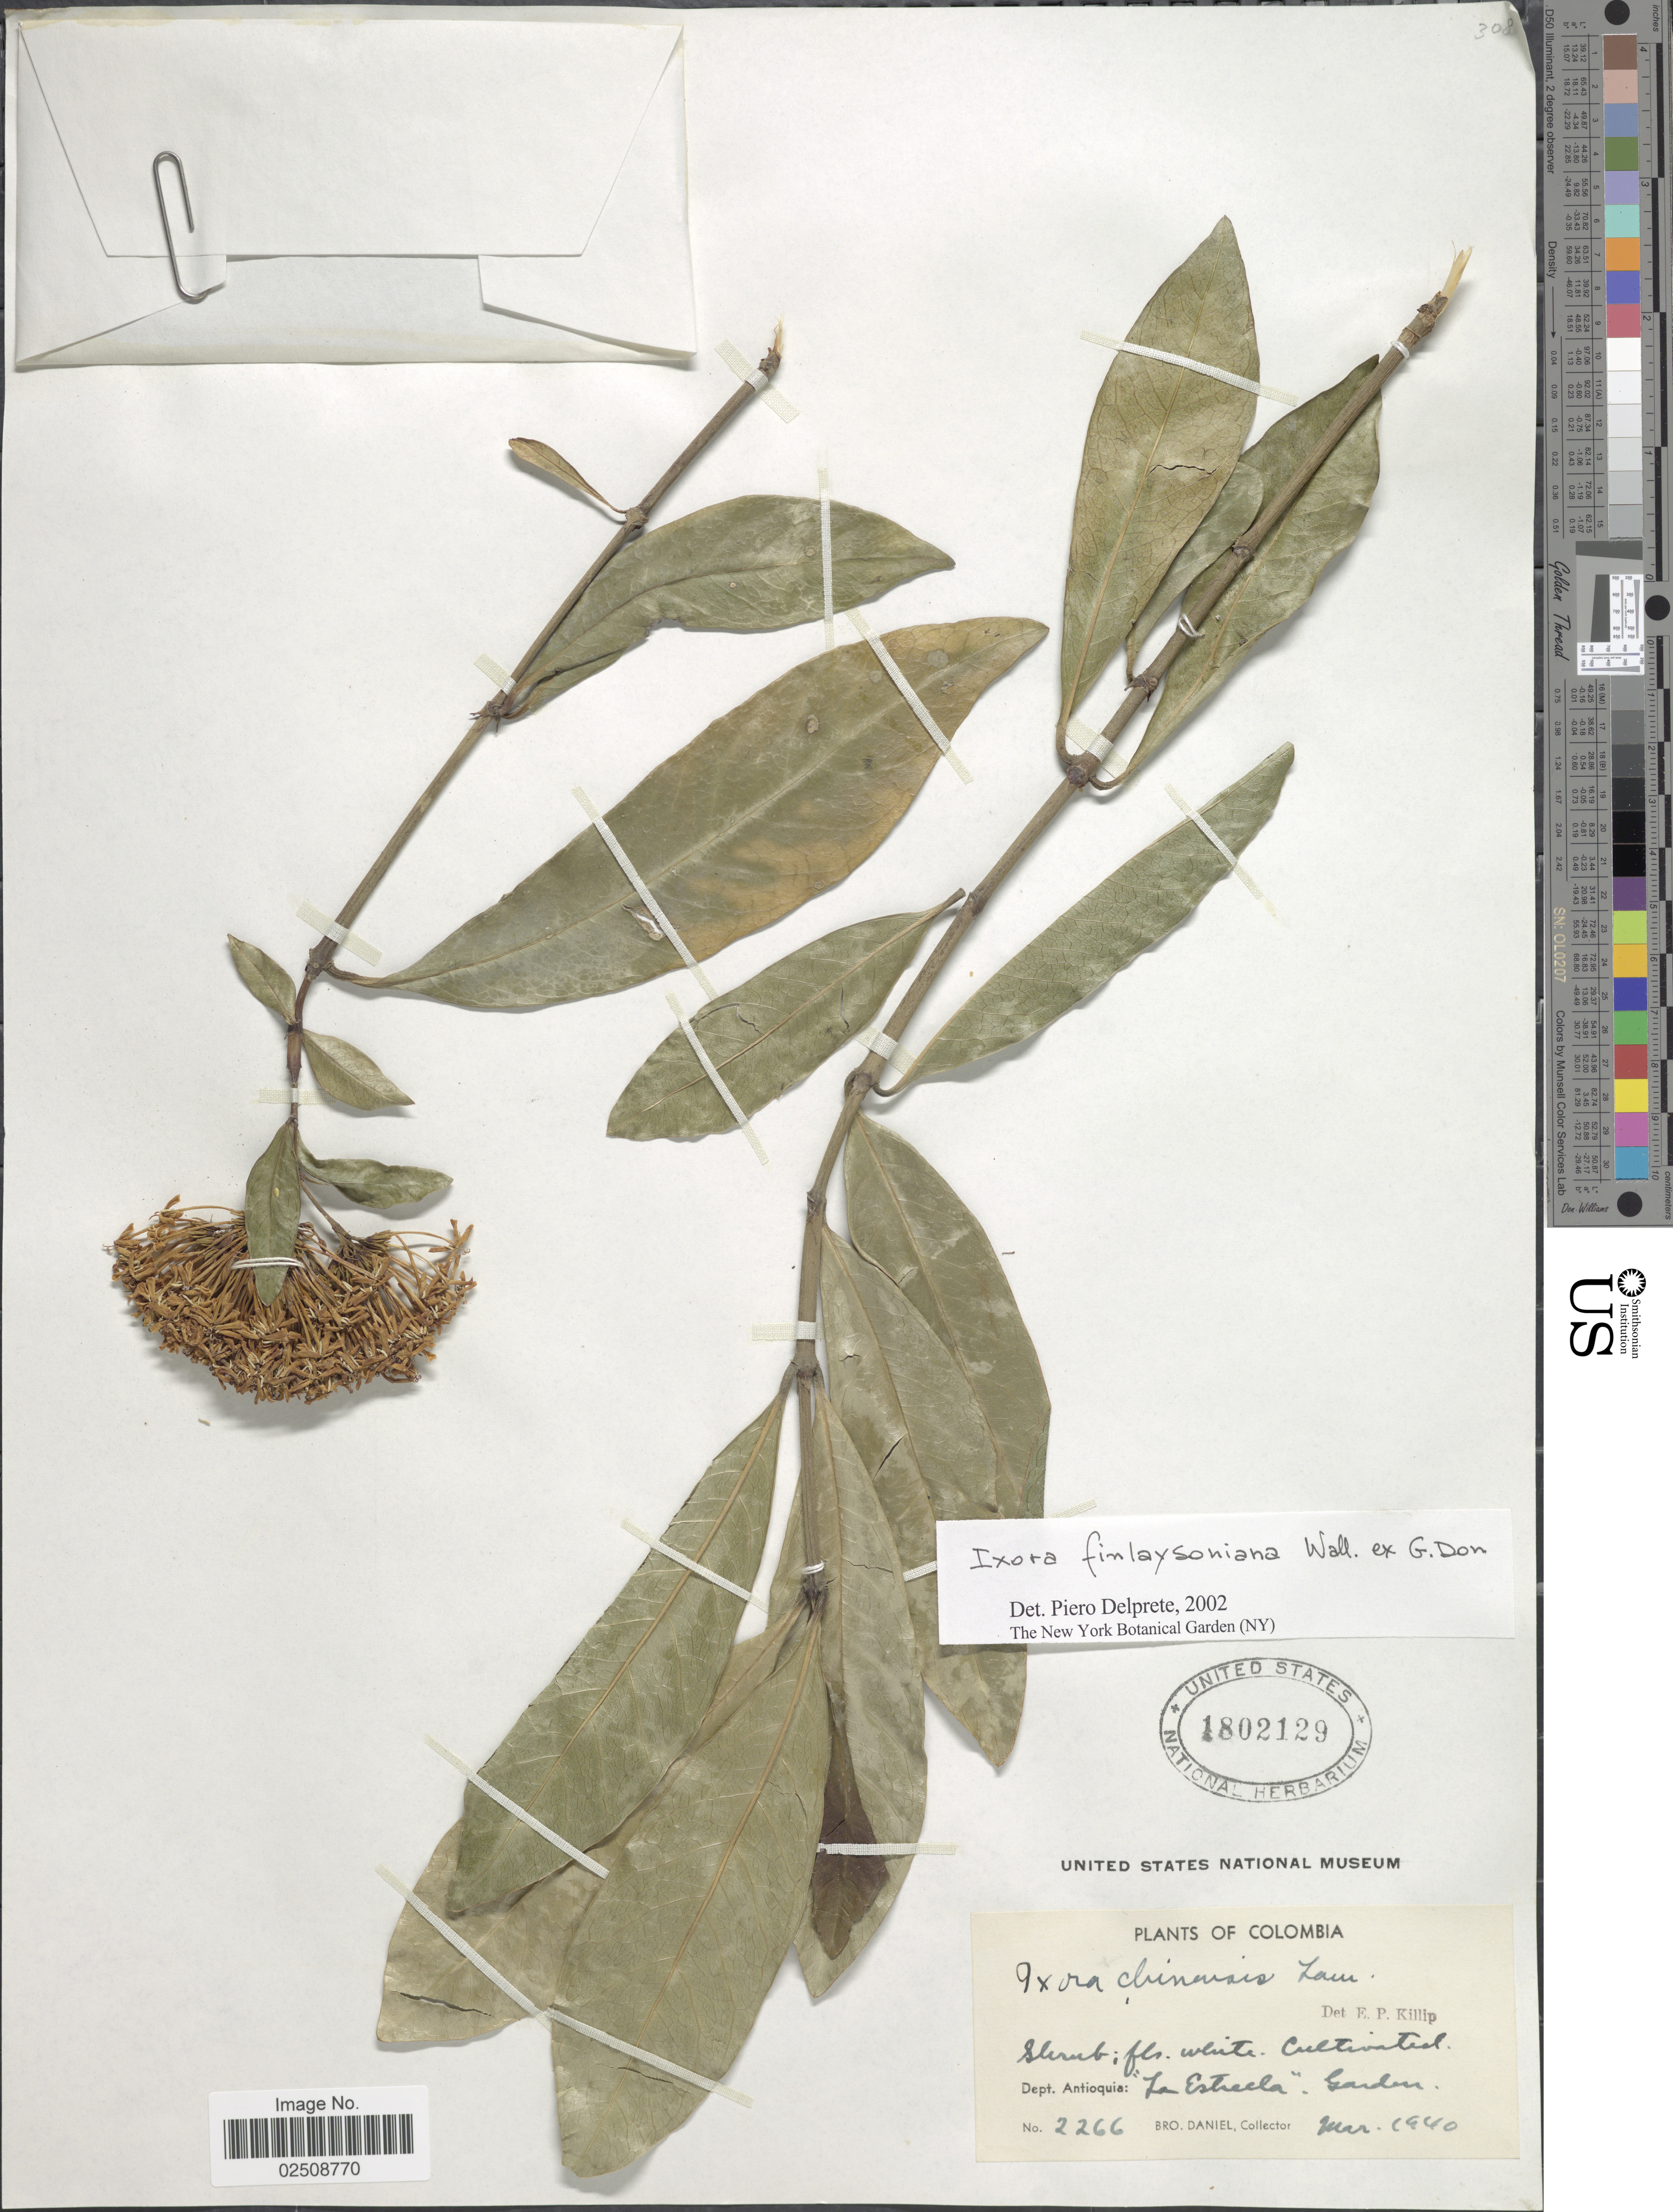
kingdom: Plantae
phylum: Tracheophyta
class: Magnoliopsida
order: Gentianales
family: Rubiaceae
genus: Ixora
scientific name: Ixora finlaysoniana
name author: Wall. ex G. Don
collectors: Bro. Daniel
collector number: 2266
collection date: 1940-03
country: Colombia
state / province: Antioquia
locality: Dept. Antioquia: "La Estrella". Garden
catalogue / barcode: US 1802129